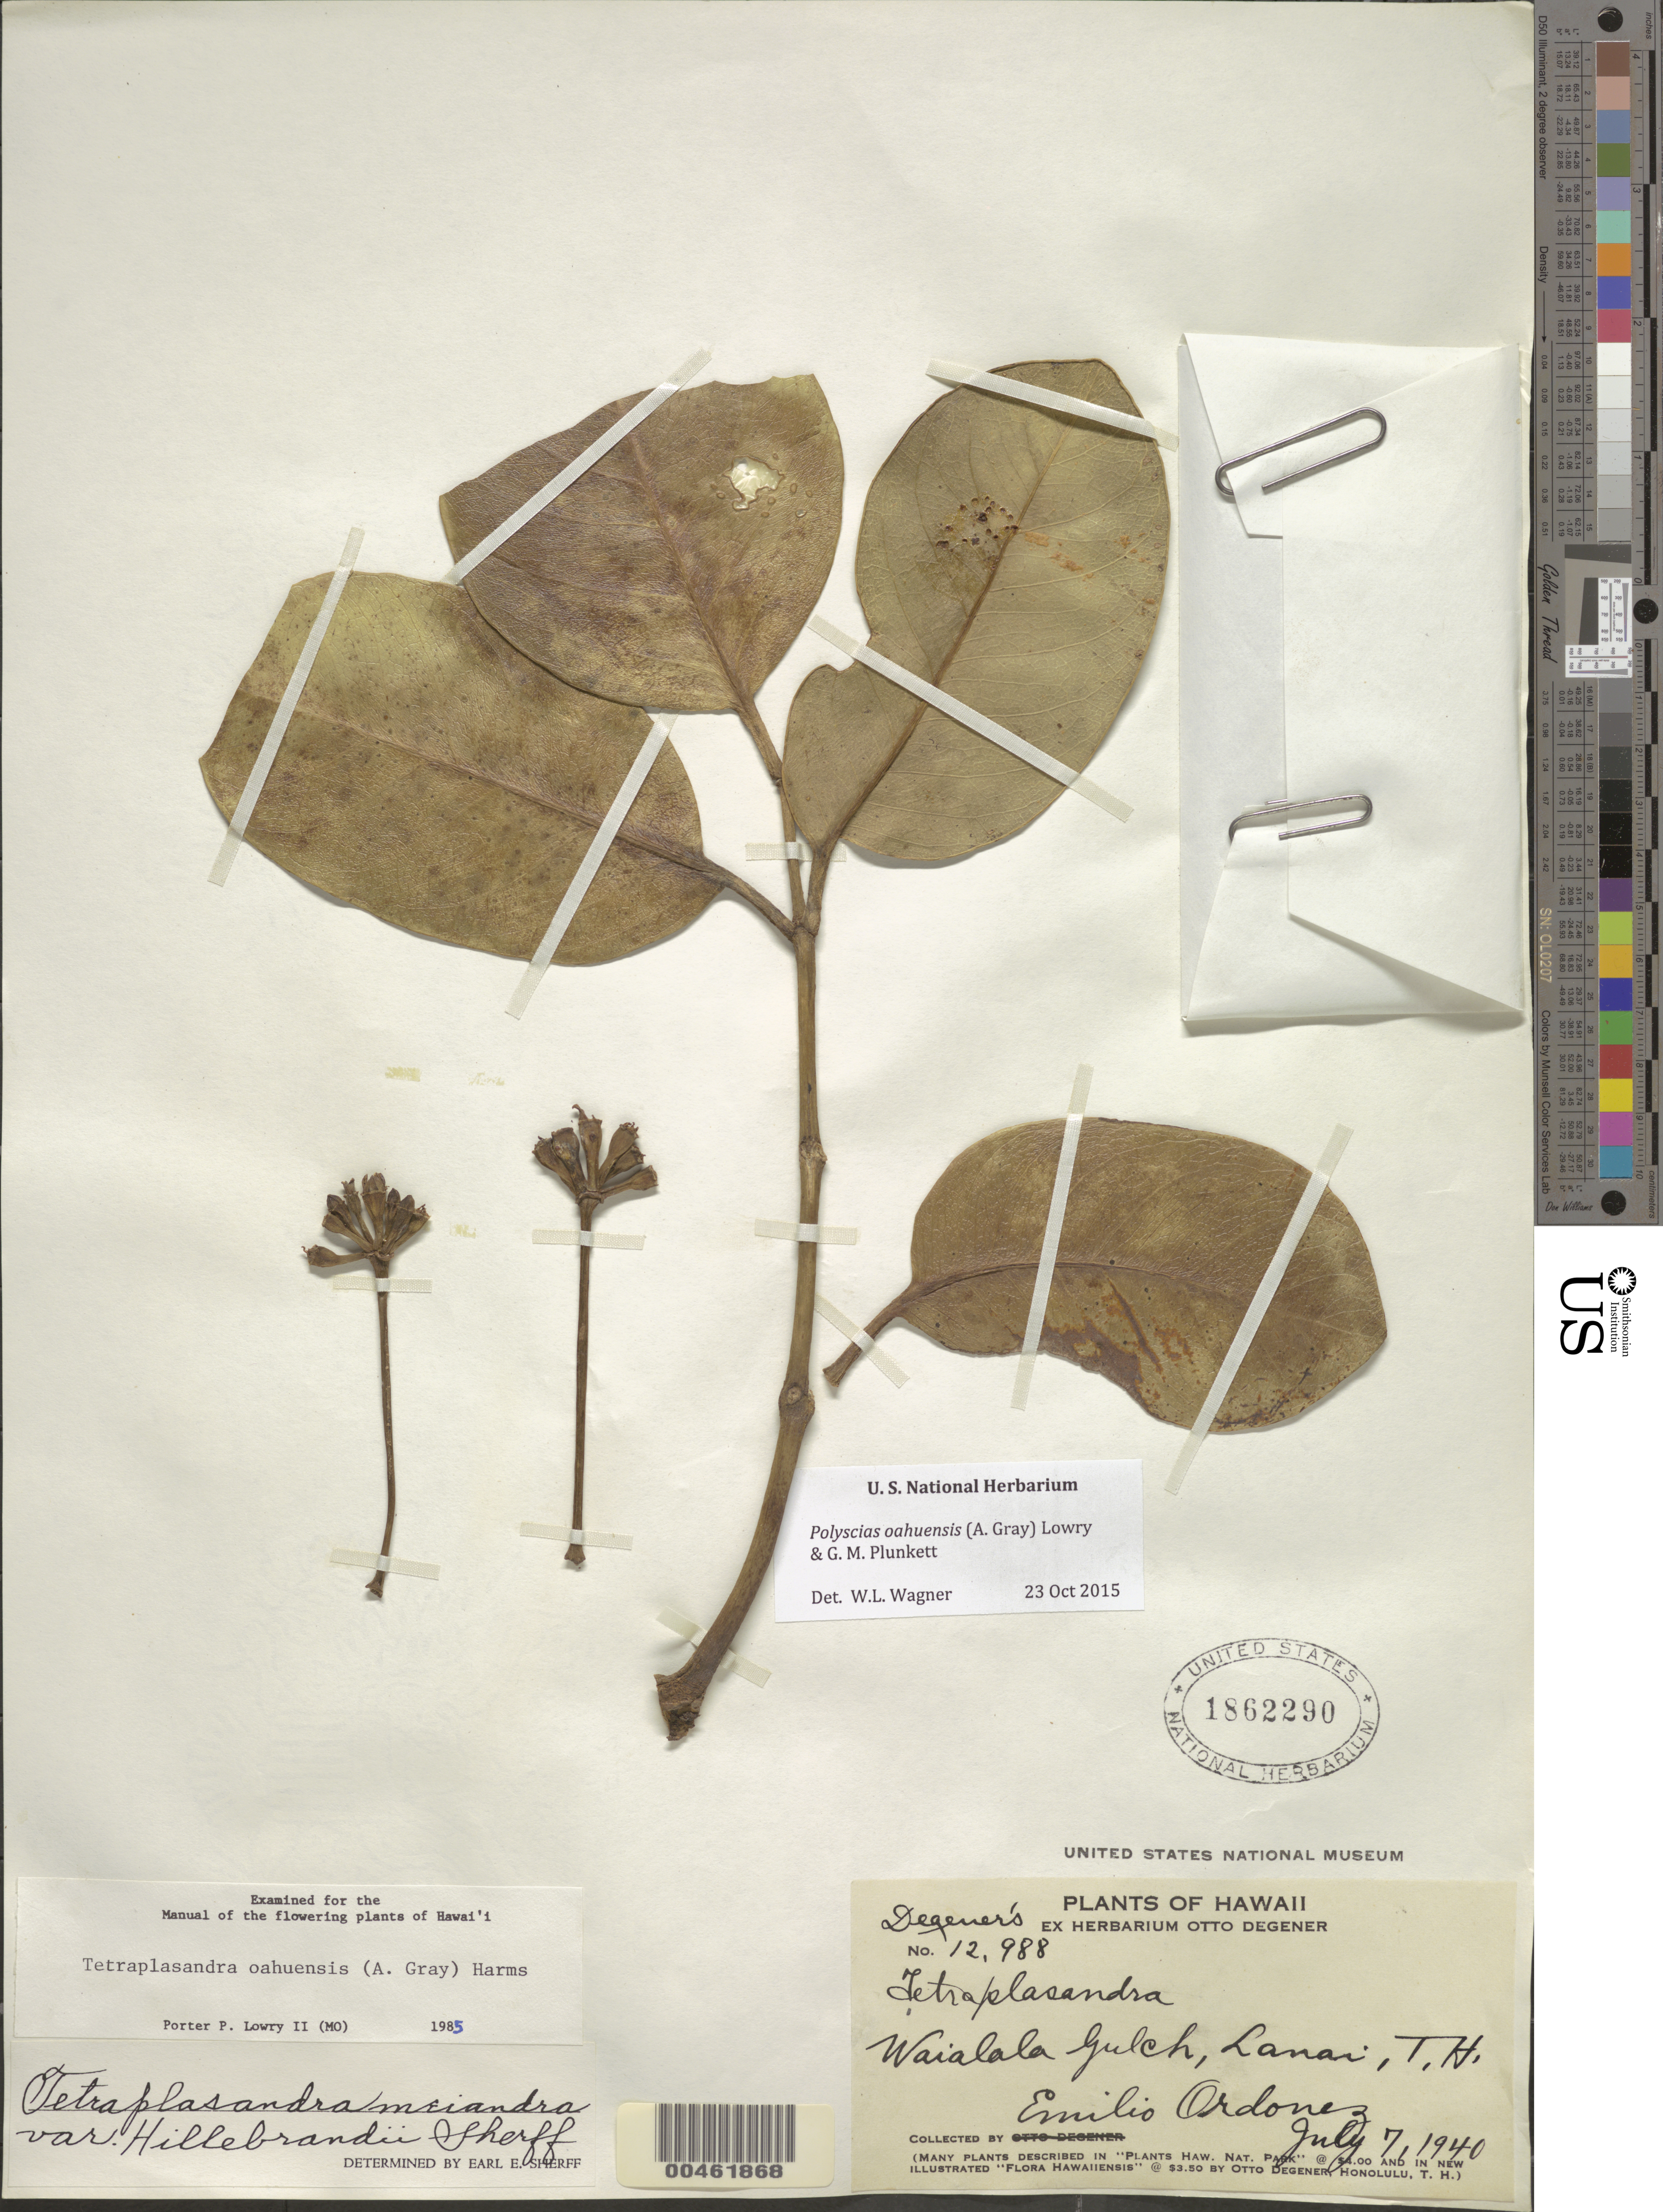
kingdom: Plantae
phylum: Tracheophyta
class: Magnoliopsida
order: Apiales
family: Araliaceae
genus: Polyscias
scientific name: Polyscias oahuensis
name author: (A. Gray) Lowry & G. M. Plunkett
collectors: E. Ordonez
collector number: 12988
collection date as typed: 7 Jul 1940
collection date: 1940-07-07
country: United States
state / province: Hawaii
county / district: Maui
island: Lana'i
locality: Waialala Gulch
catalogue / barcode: US 1862290